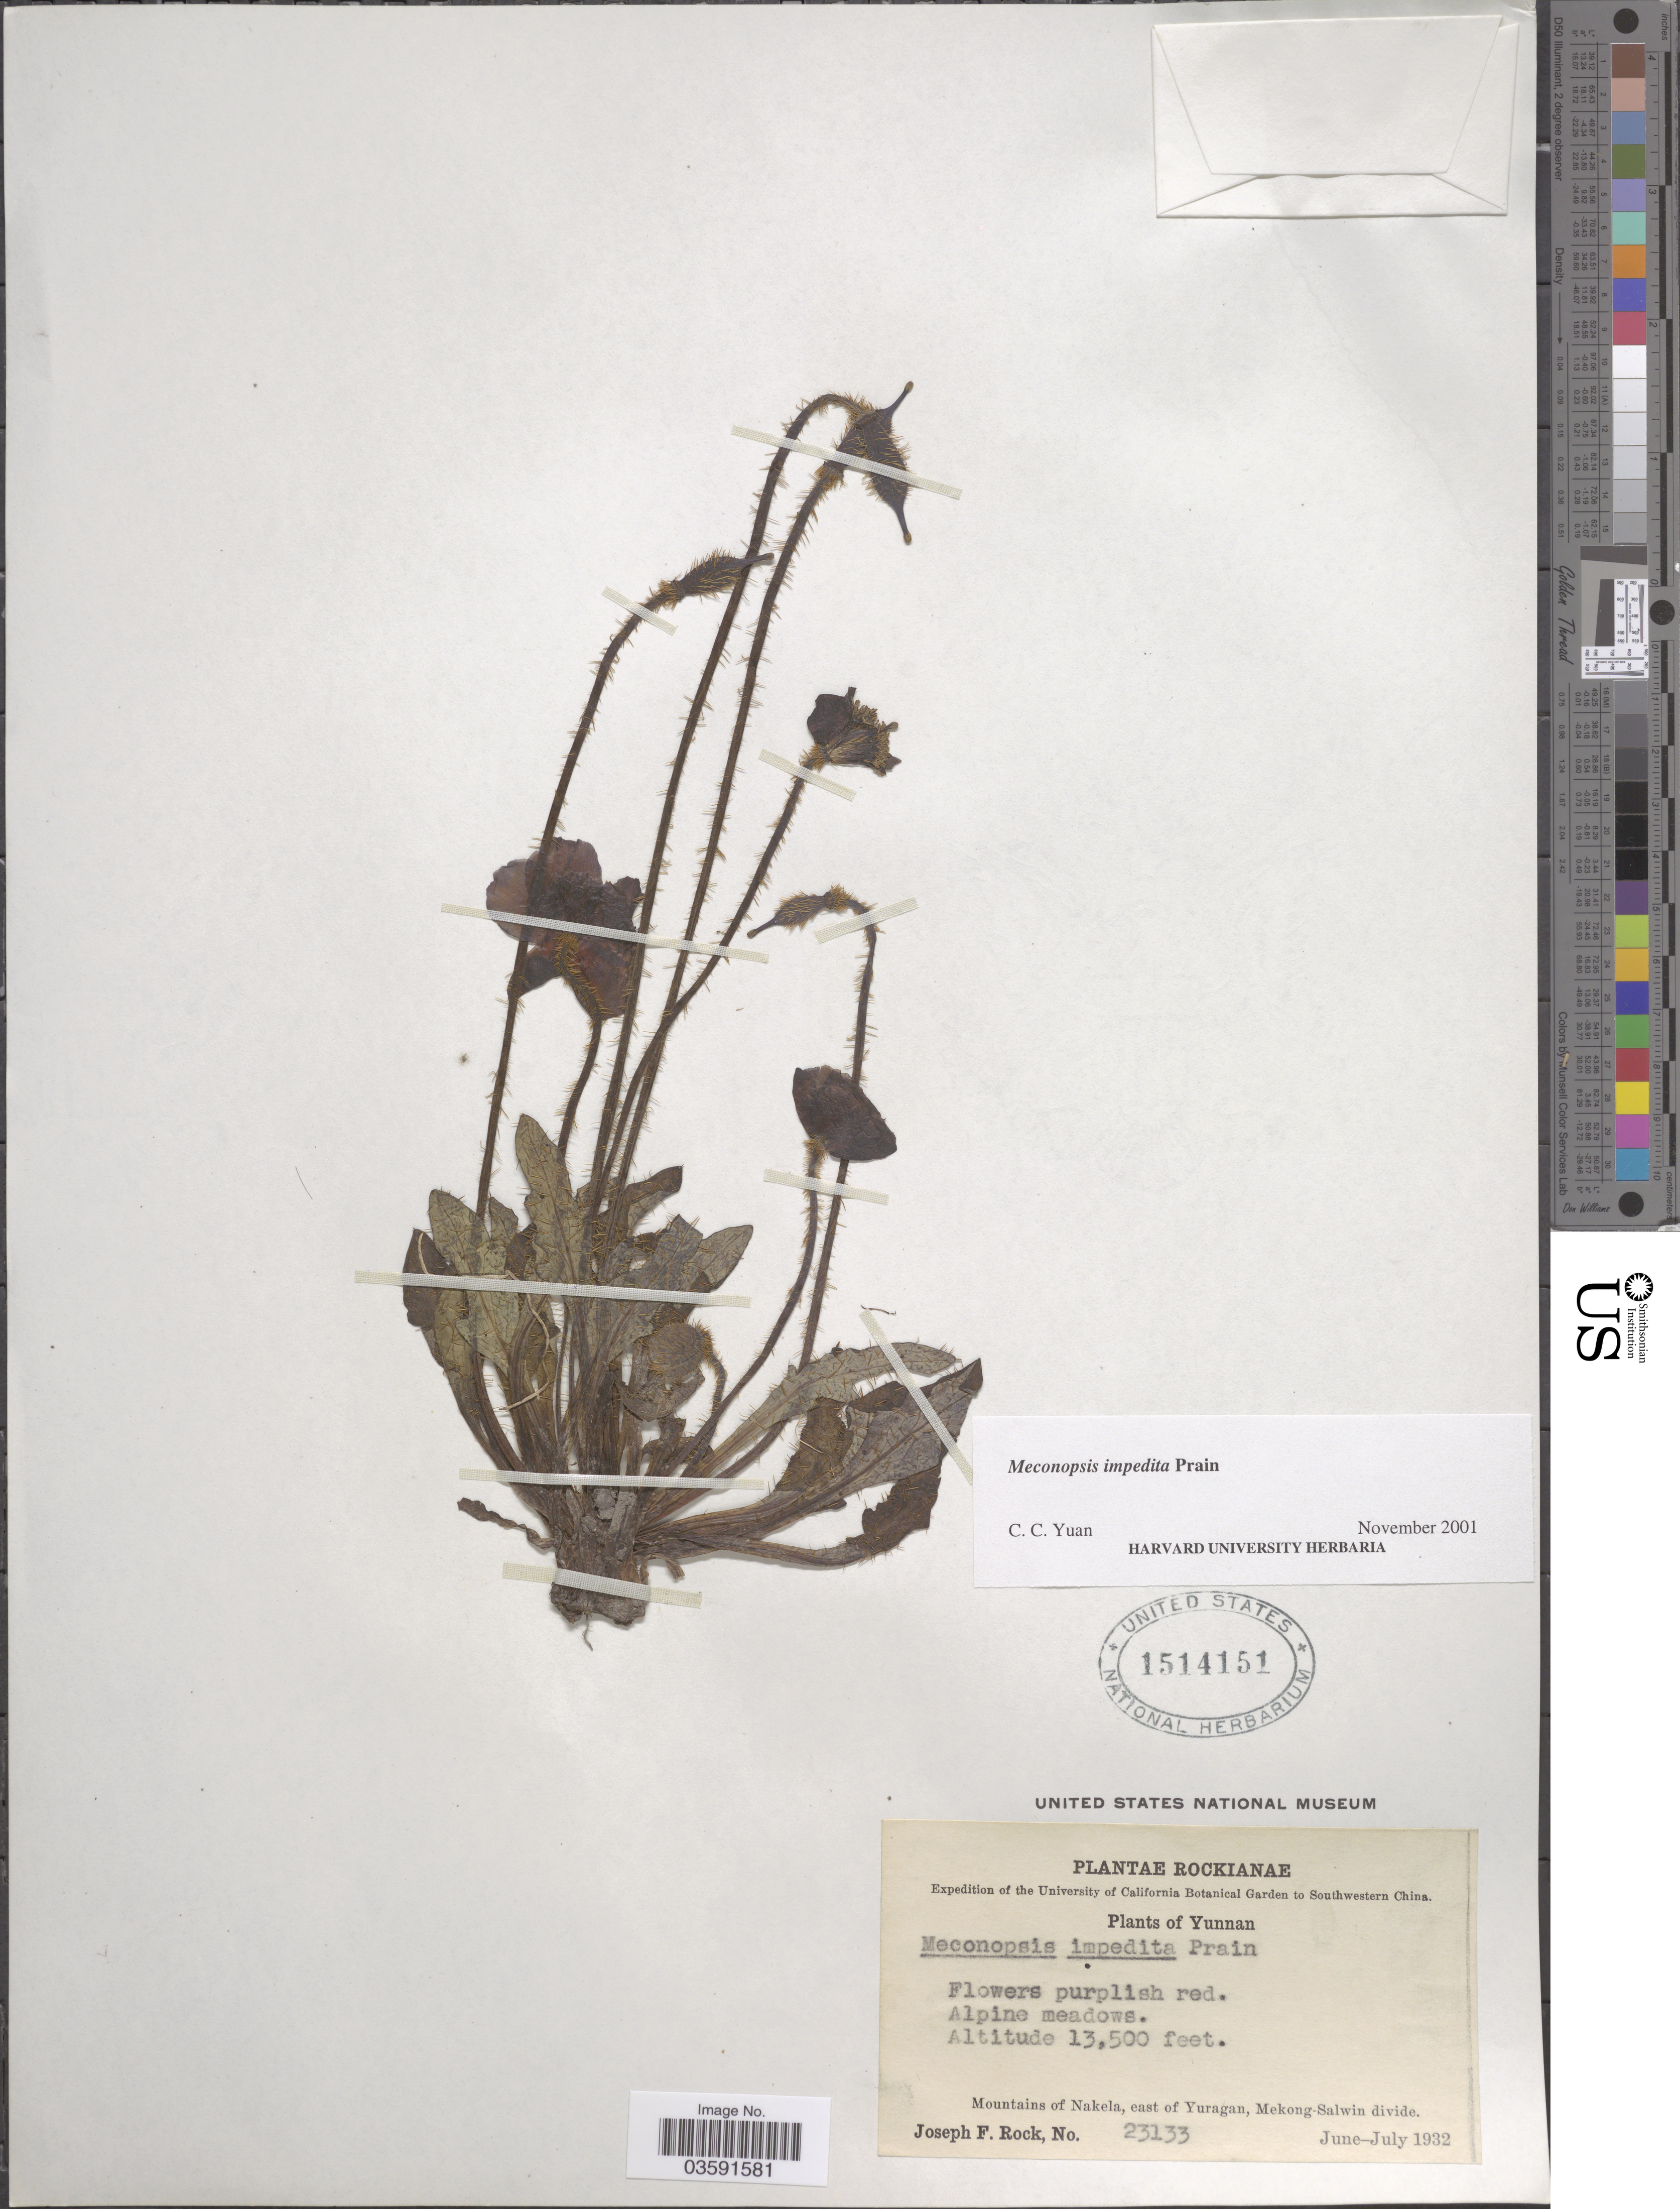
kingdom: Plantae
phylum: Tracheophyta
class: Magnoliopsida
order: Ranunculales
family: Papaveraceae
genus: Meconopsis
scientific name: Meconopsis impedita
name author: Prain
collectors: J. F. Rock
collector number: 23133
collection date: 1932-06/1932-07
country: China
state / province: Yunnan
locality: Southwestern China. Mountains of Nakela, east of Yuragan, Mekong-Salwin divide.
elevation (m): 4115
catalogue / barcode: US 1514151